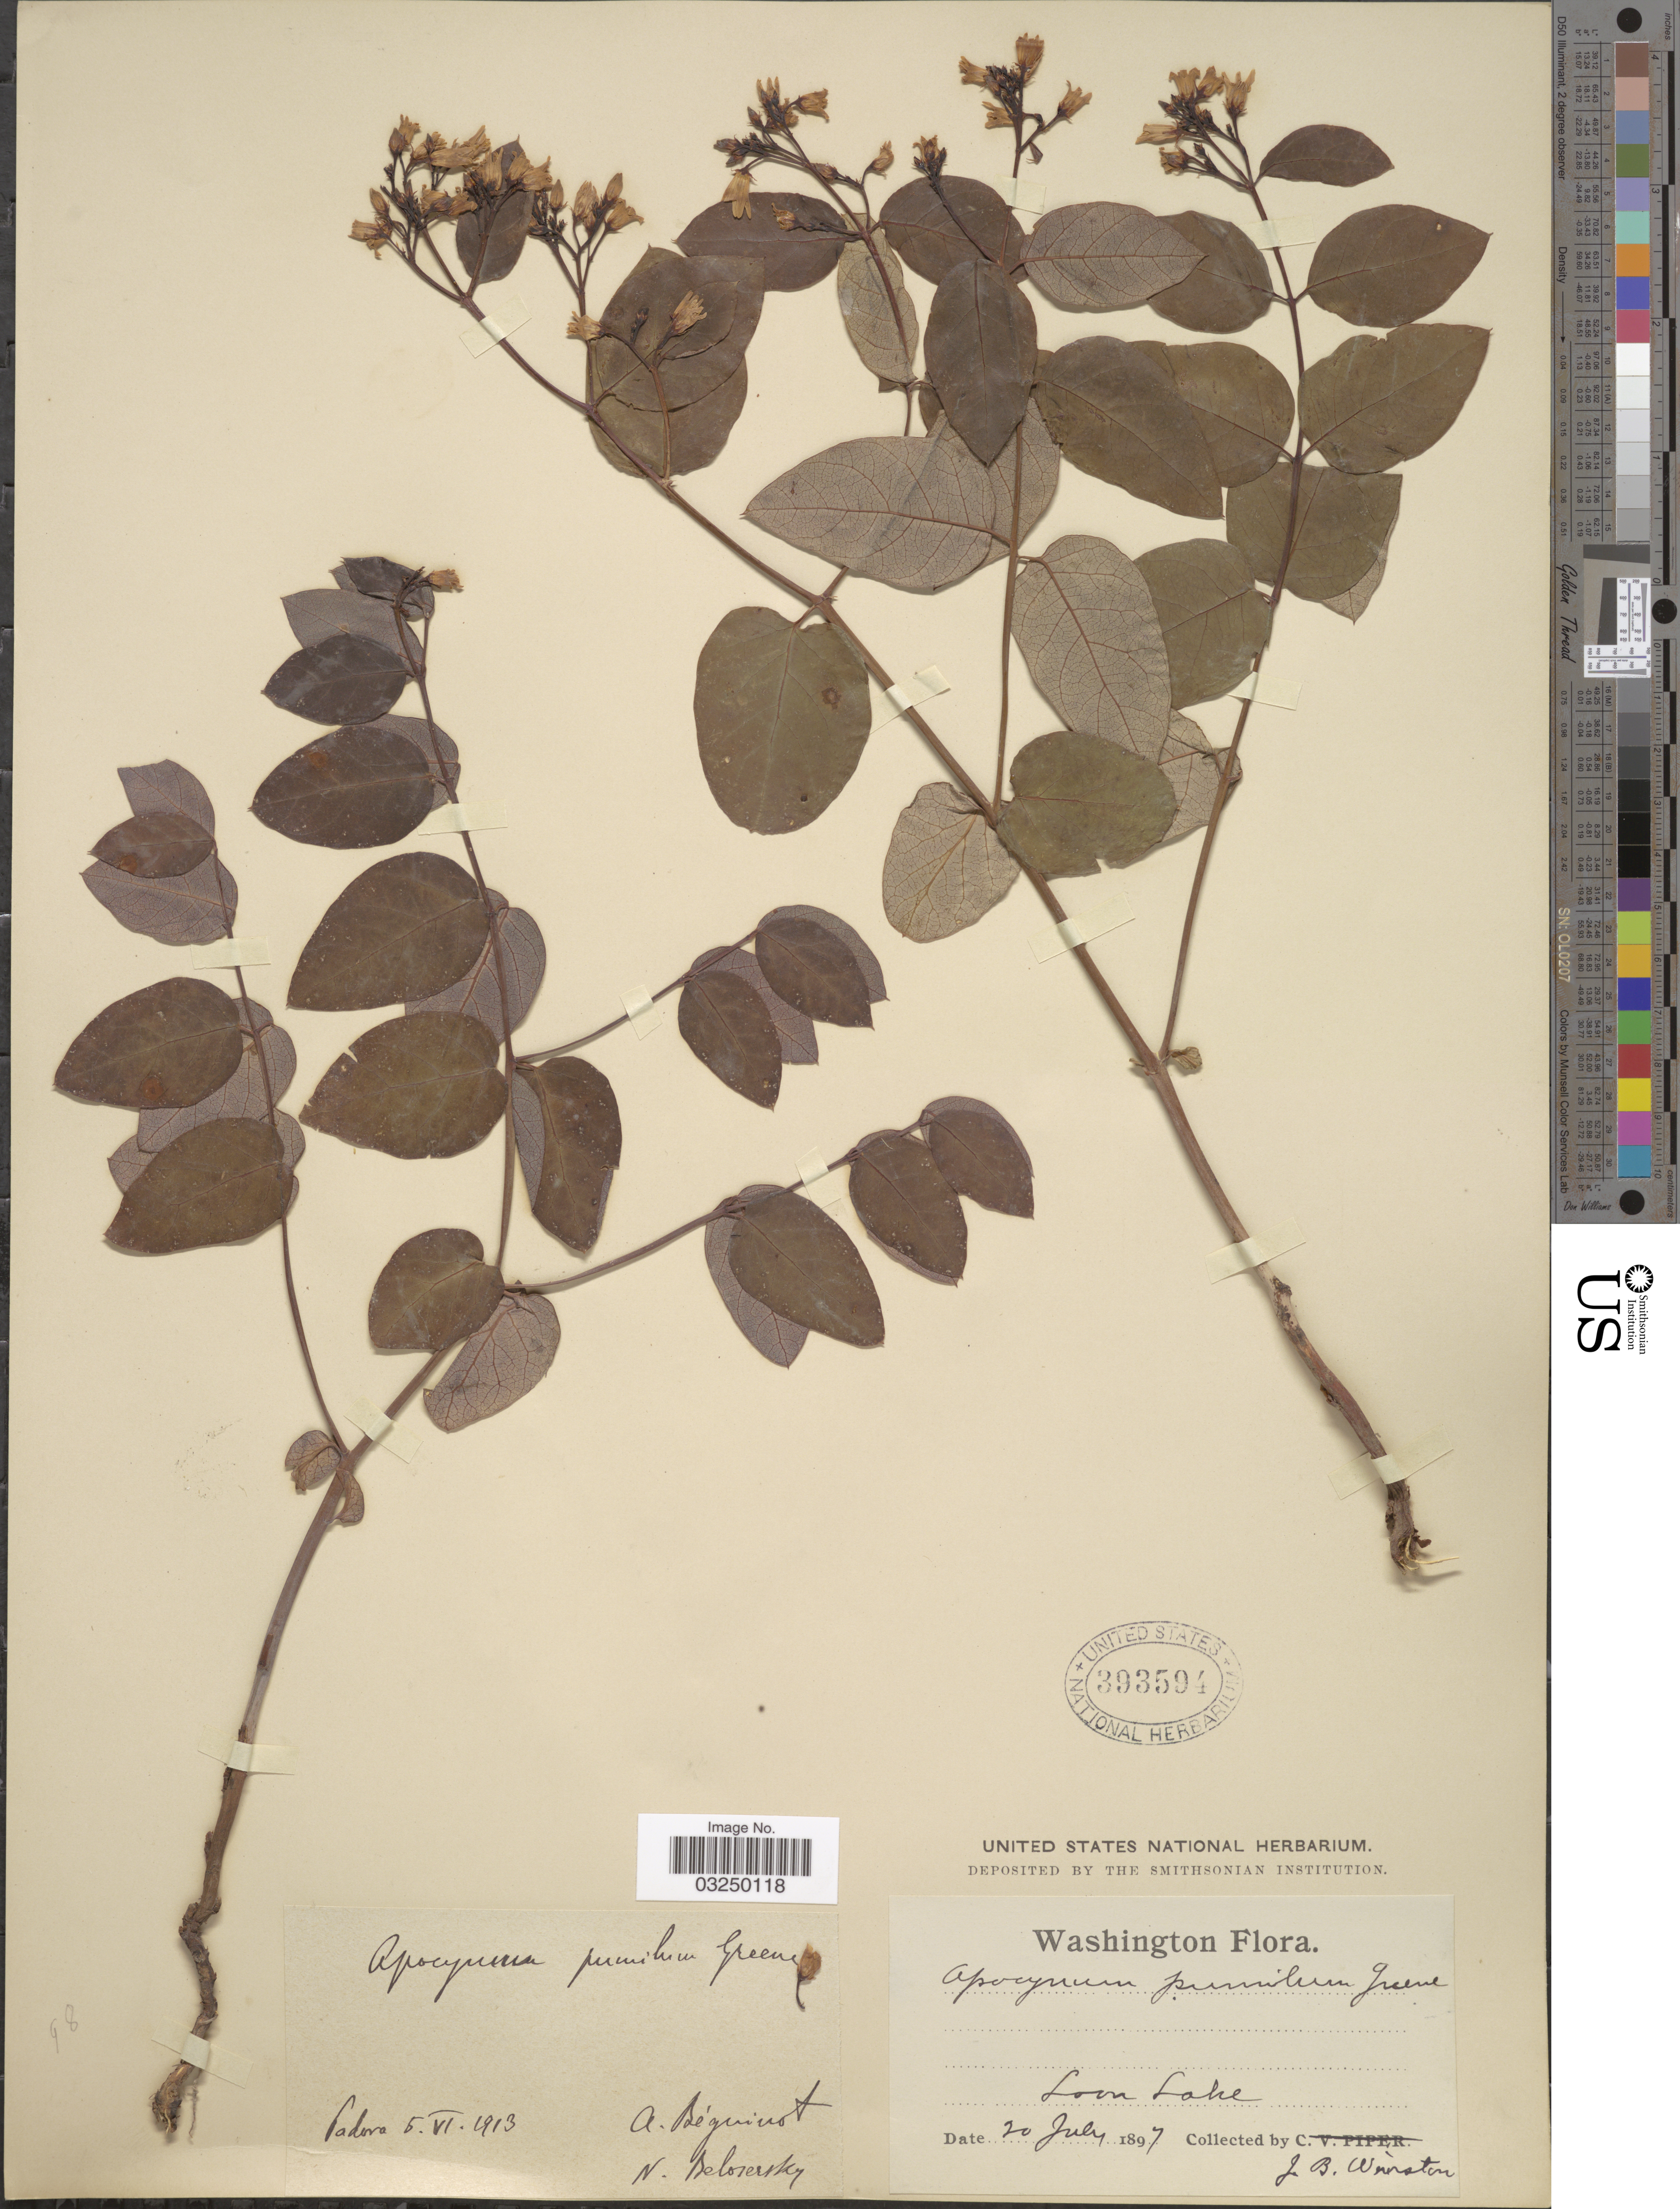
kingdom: Plantae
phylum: Tracheophyta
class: Magnoliopsida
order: Gentianales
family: Apocynaceae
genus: Apocynum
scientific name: Apocynum pumilum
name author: (A. Gray) Greene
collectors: J. Winston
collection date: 1897-07-20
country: United States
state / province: Washington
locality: Loon Lake.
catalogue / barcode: US 393594